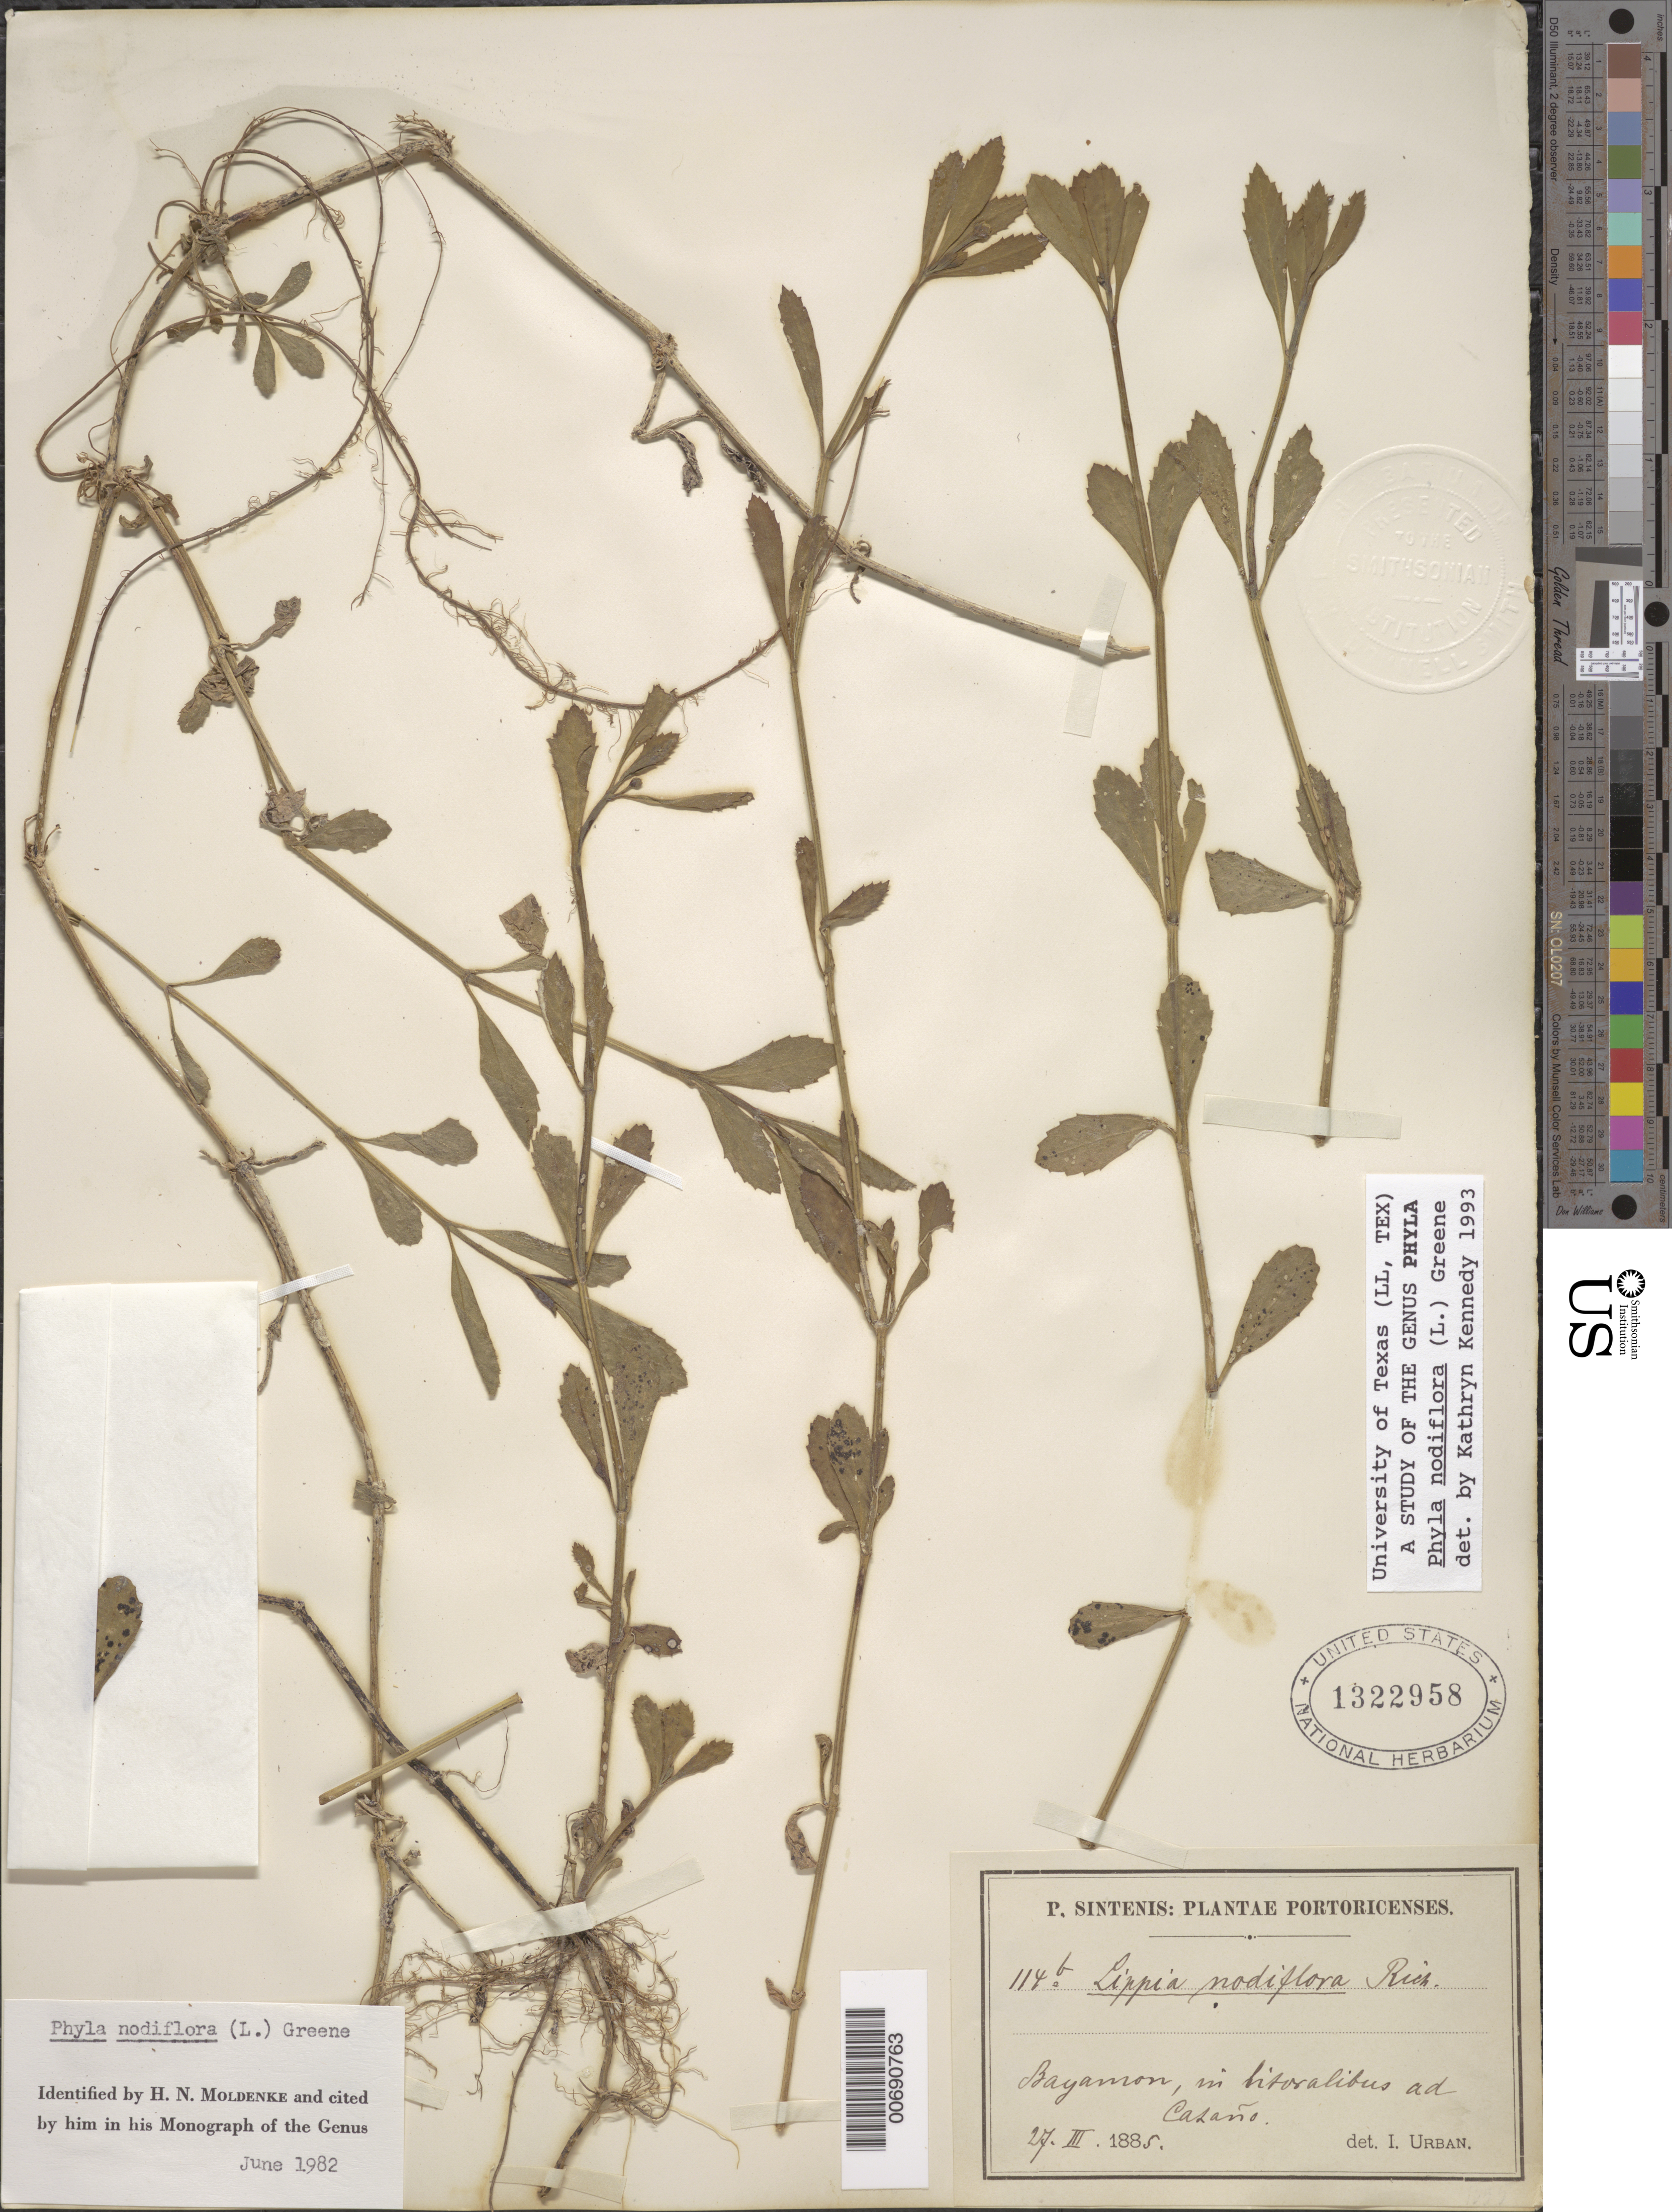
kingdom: Plantae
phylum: Tracheophyta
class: Magnoliopsida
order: Lamiales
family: Verbenaceae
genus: Lippia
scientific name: Lippia nodiflora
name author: (L.) L.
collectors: P. Sintenis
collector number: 114 b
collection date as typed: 27 Mar 1885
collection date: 1885-03-27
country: Puerto Rico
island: Greater Antilles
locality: Bayamon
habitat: in litoralibus ad Catano.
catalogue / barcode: US 1322958